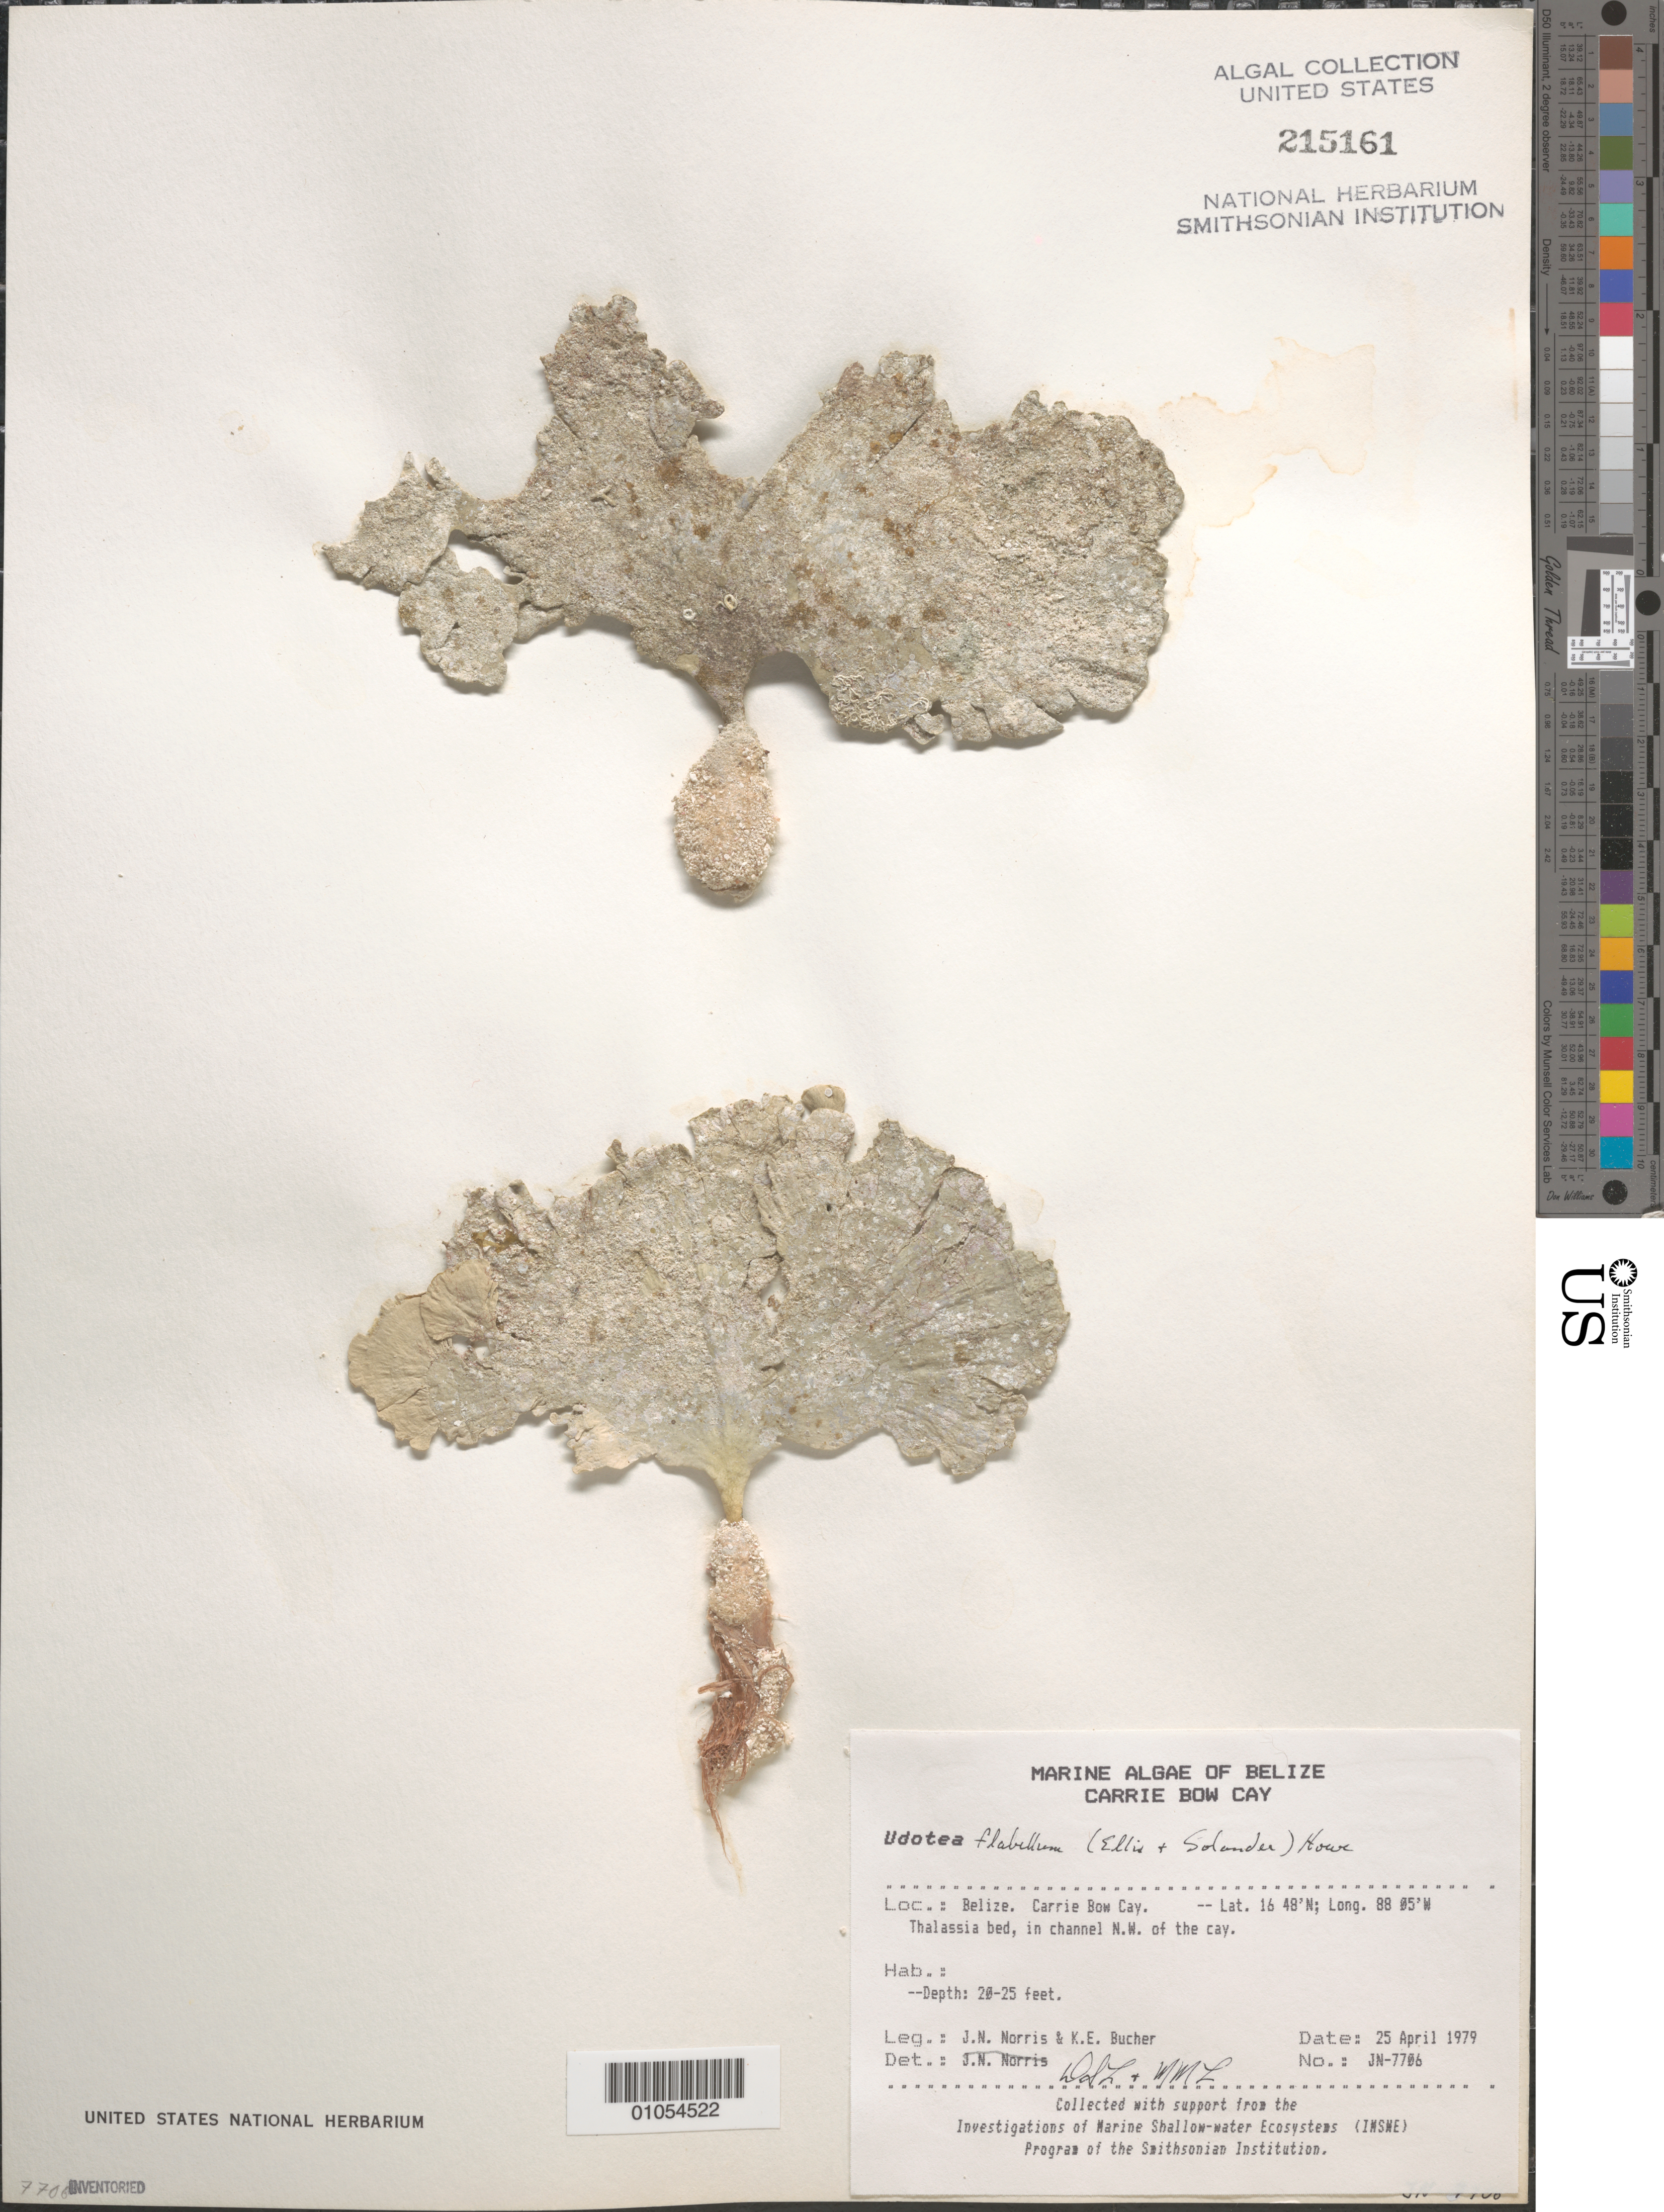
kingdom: Plantae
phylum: Chlorophyta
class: Ulvophyceae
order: Bryopsidales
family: Udoteaceae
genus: Udotea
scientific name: Udotea flabellum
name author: (J. Ellis & Sol.) M. Howe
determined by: Littler, D. S.; Littler, M. M.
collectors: J. N. Norris & K. E. Bucher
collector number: JN-7706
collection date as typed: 25 Apr 1979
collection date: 1979-04-25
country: Belize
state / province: Stann Creek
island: Carrie Bow Cay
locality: Northwest of Carrie Bow Cay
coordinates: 16 48'N, 88 05'W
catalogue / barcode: US 215161